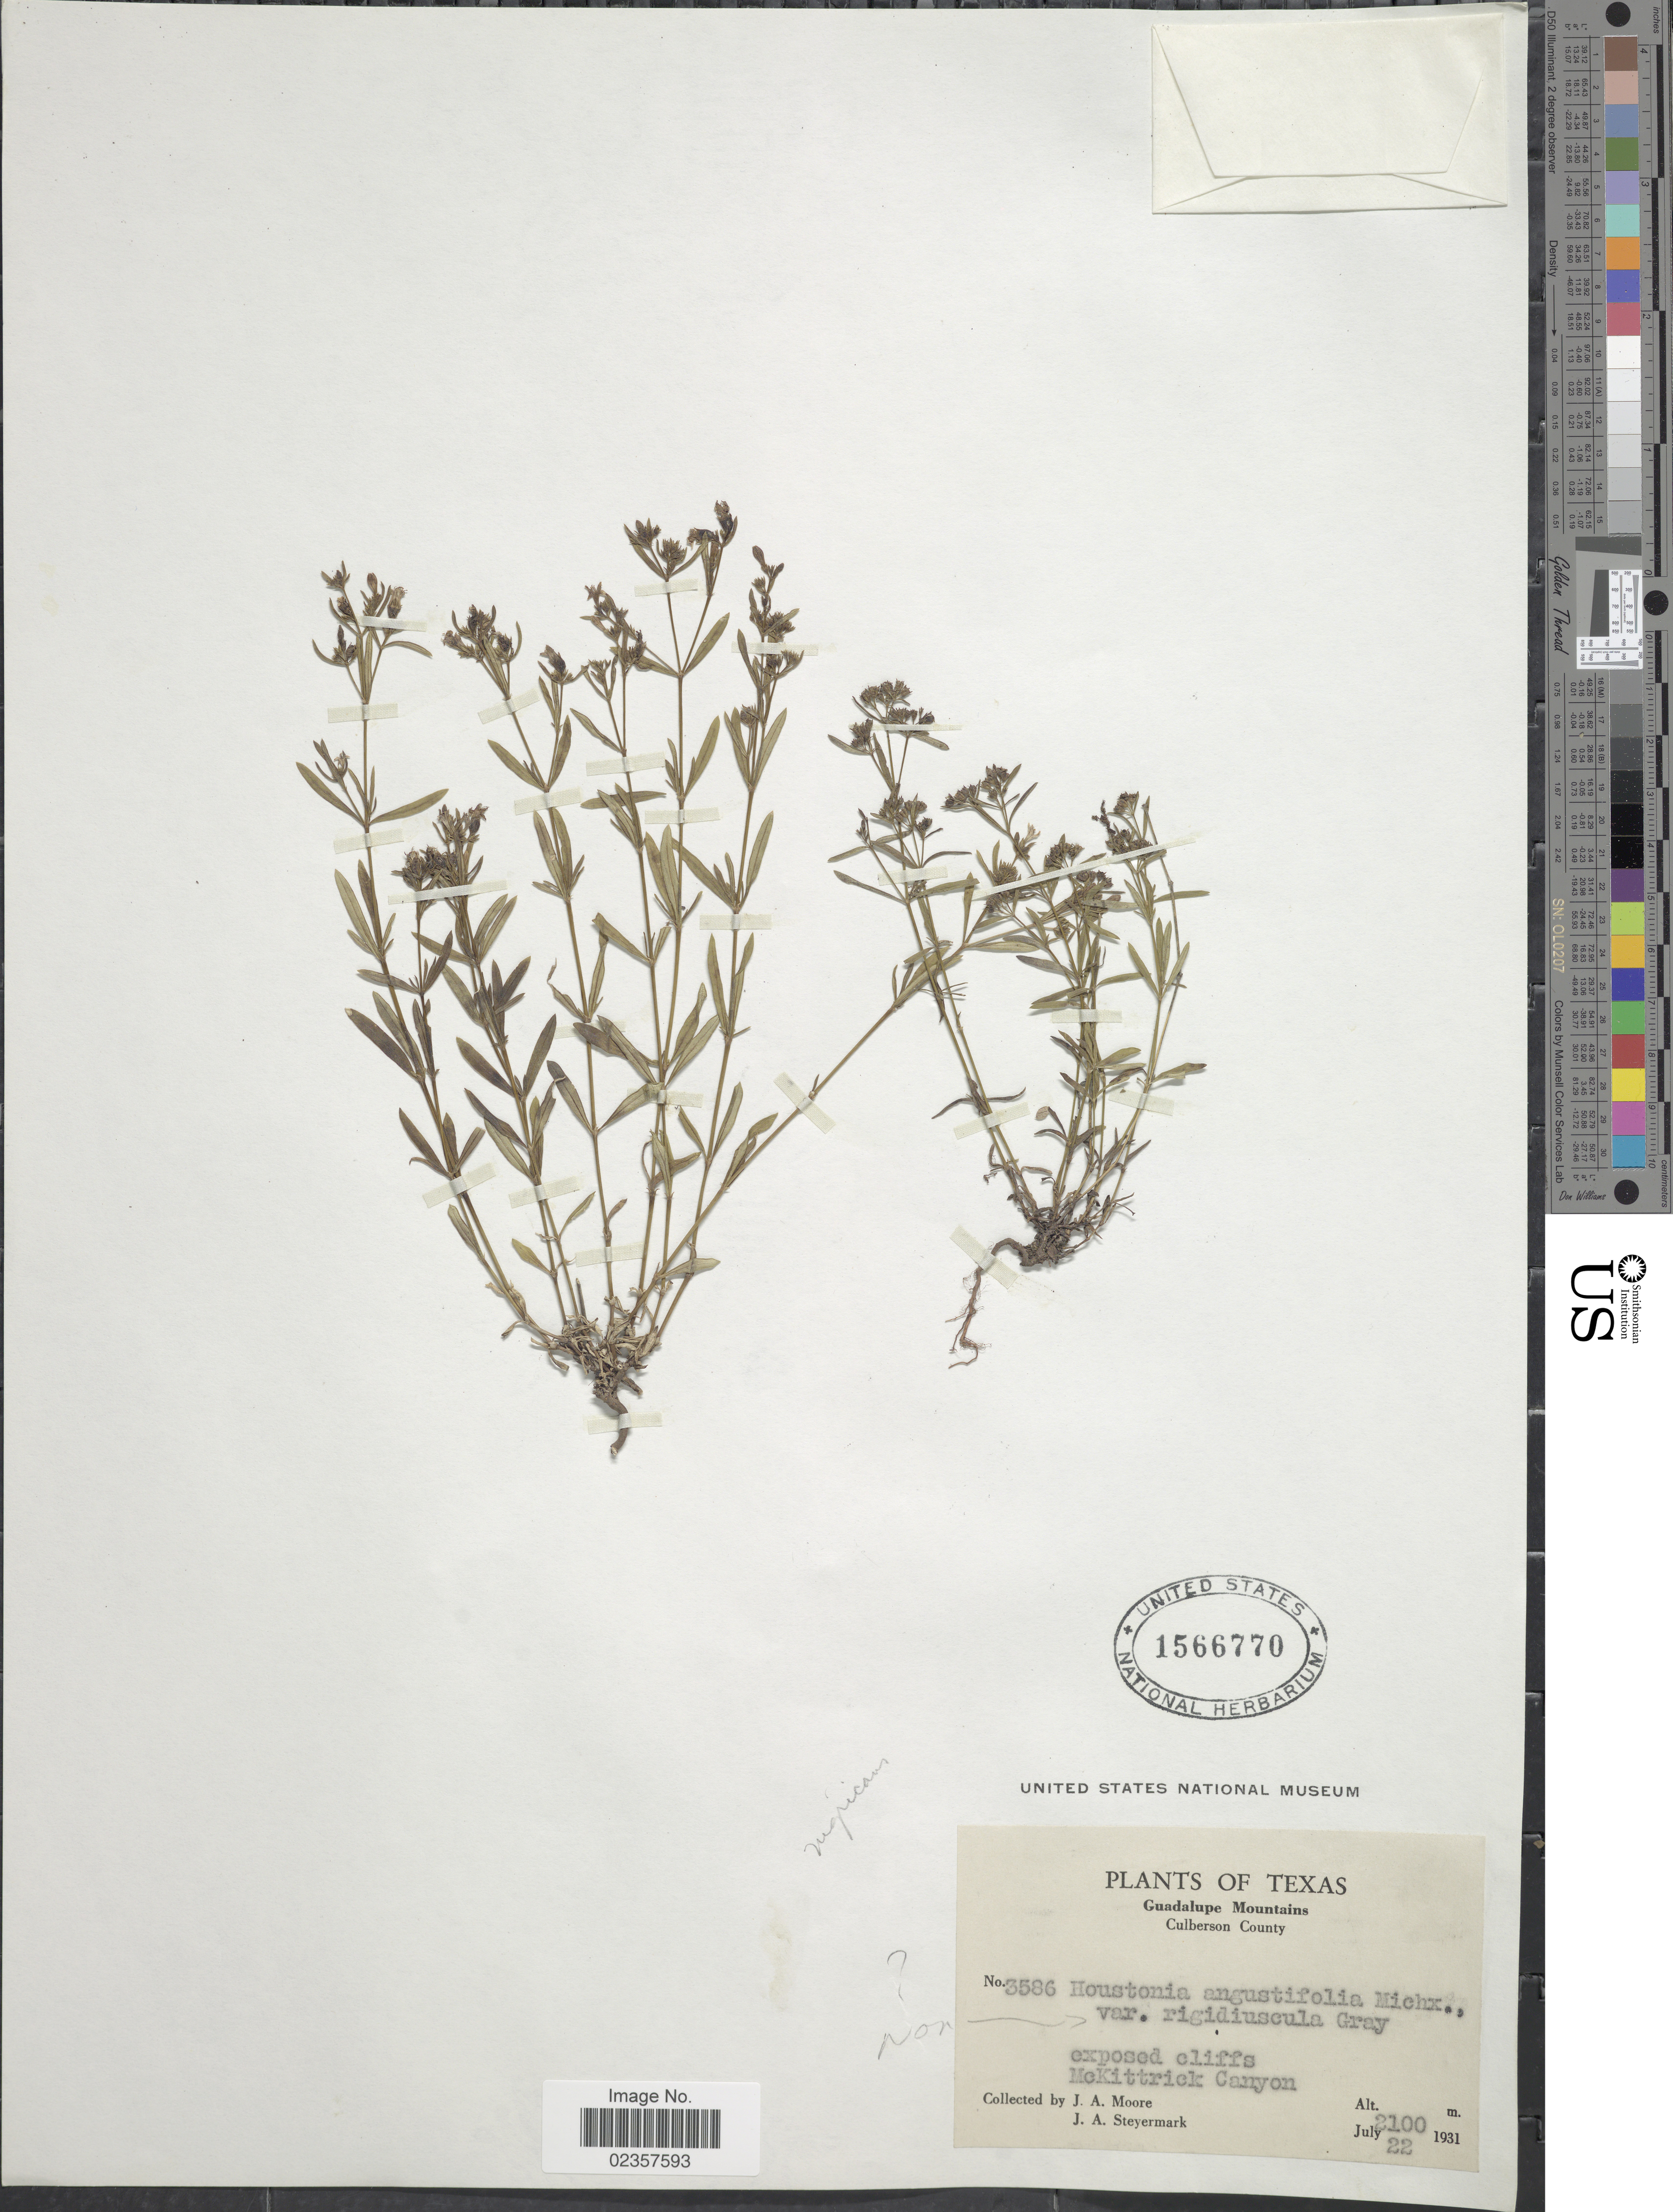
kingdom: Plantae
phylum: Tracheophyta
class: Magnoliopsida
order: Gentianales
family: Rubiaceae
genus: Houstonia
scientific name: Houstonia nigricans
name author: (Lam.) Fernald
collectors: J. A. Moore & J. Steyermark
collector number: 3586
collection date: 1931-07-22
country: United States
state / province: Texas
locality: Guadalupe Mountains. Culberson County. McKittrick Canyon.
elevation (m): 2100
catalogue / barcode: US 1566770